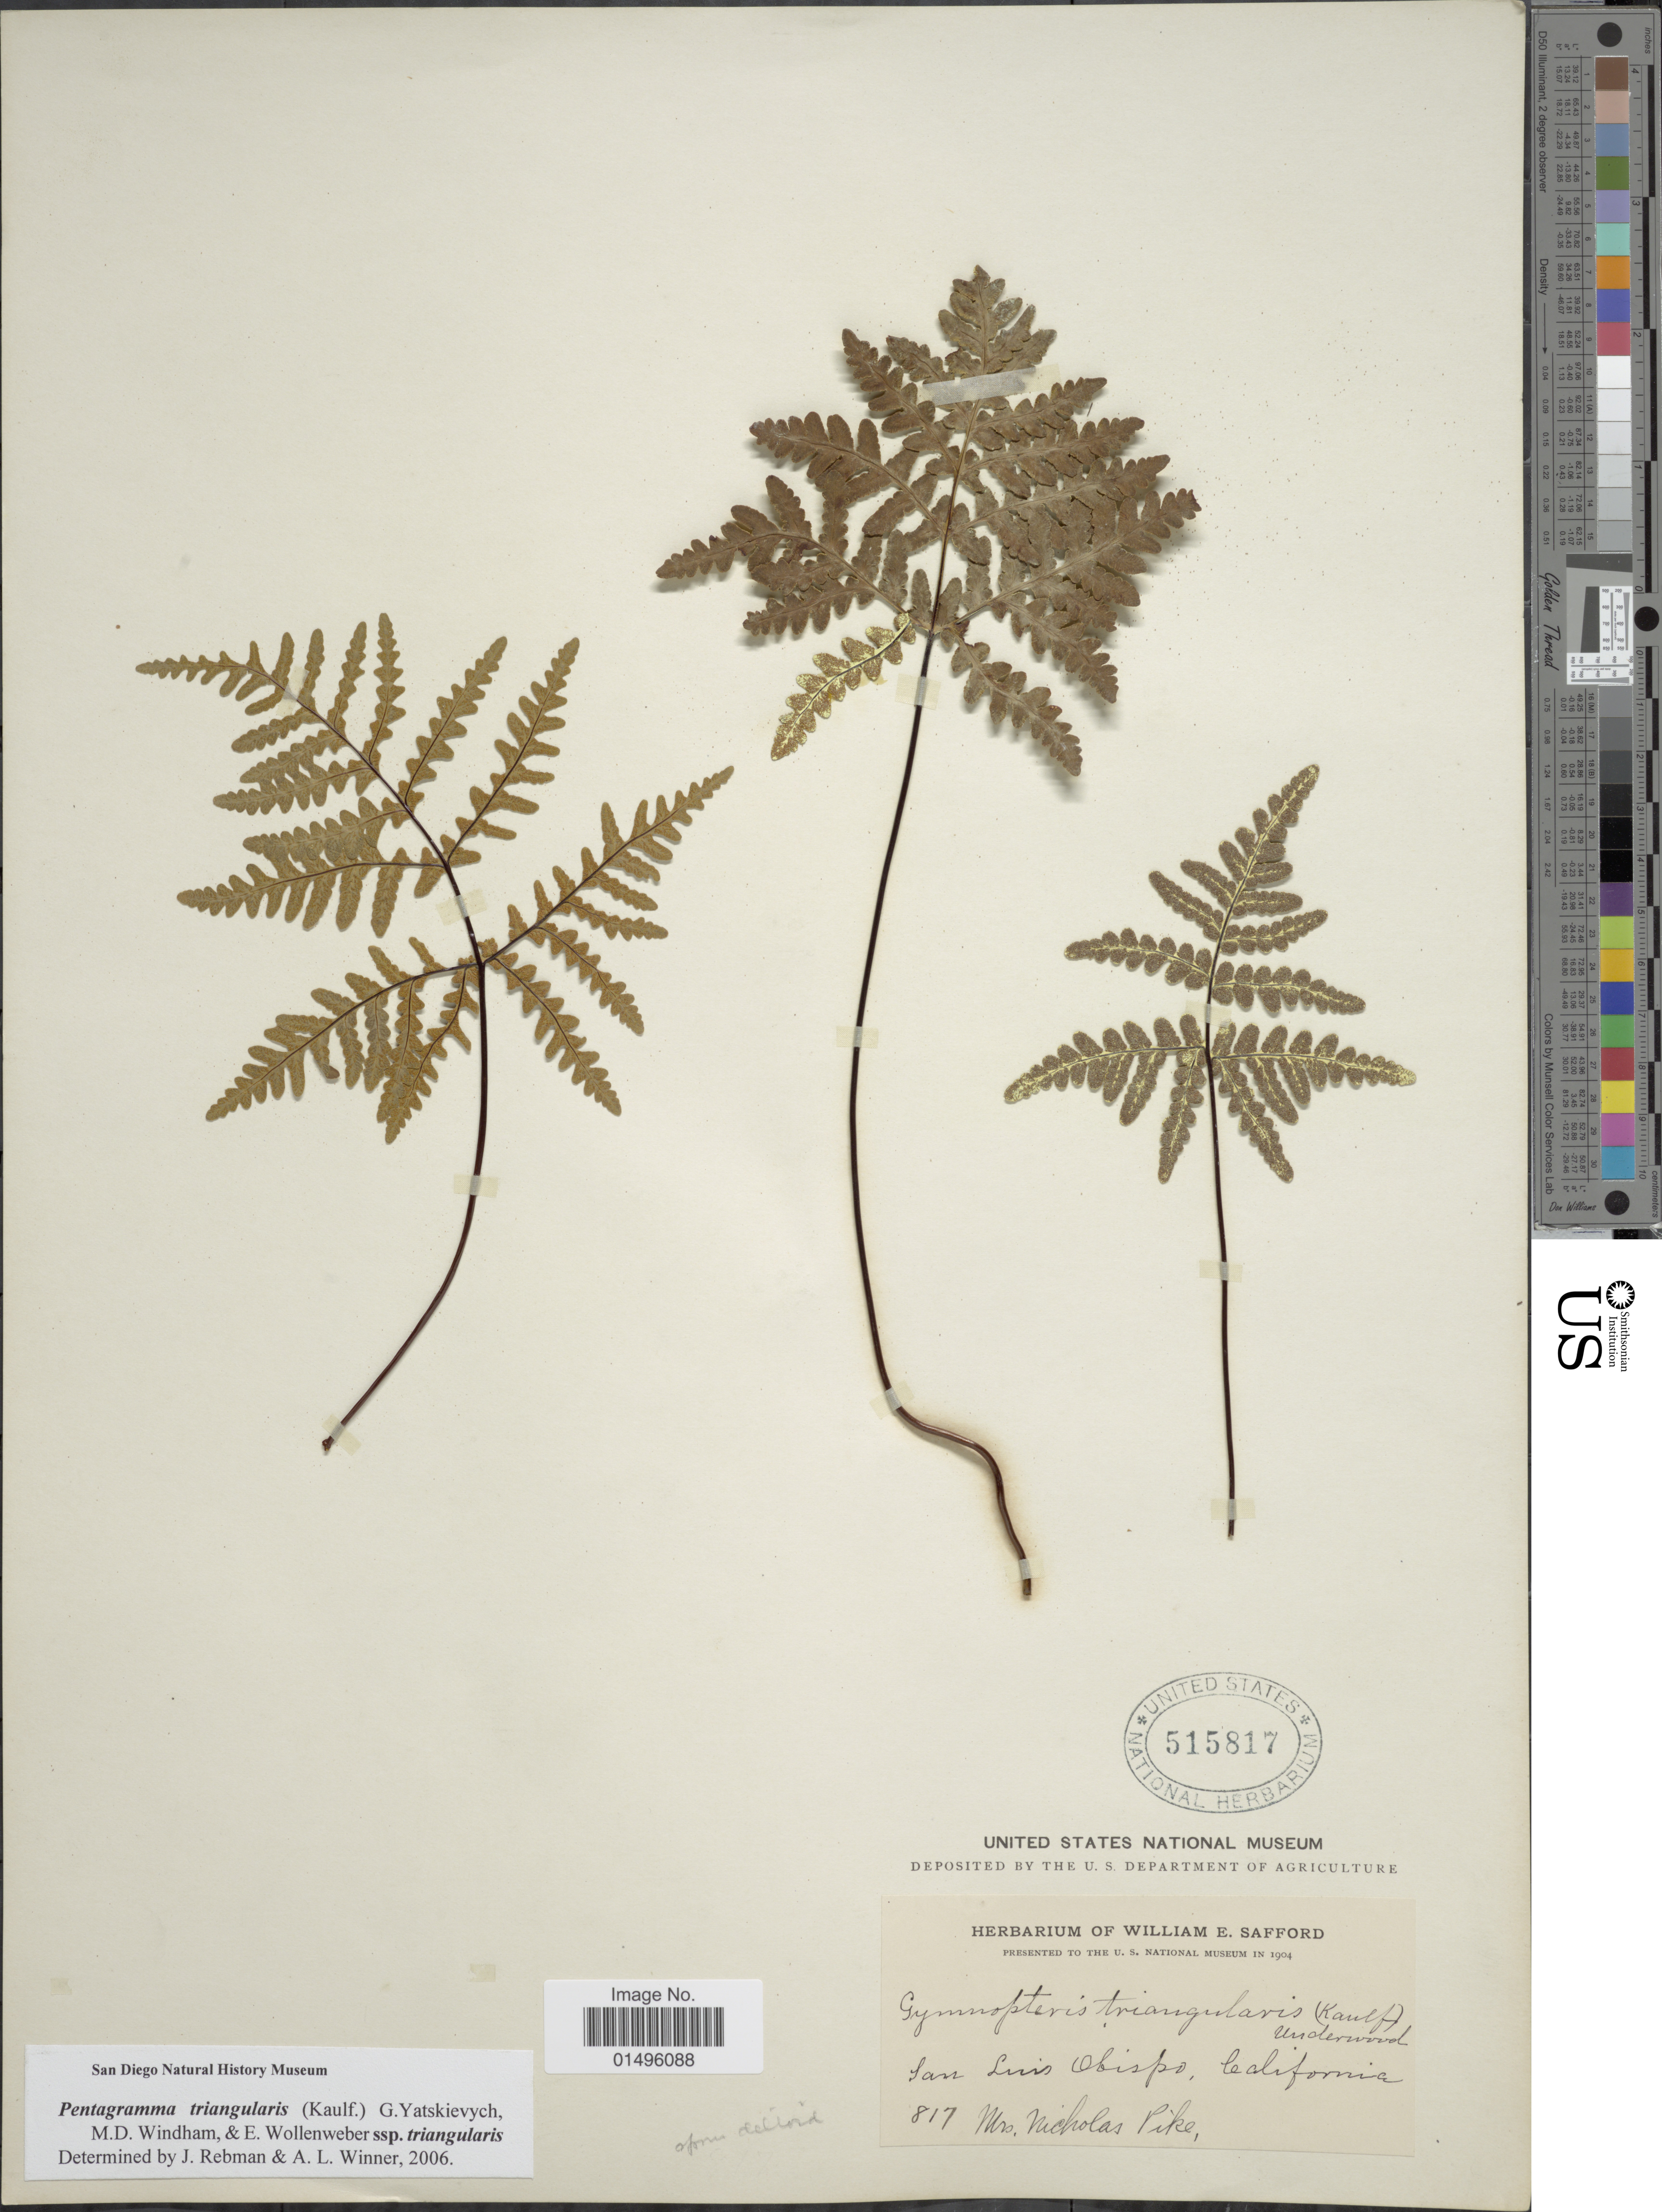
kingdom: Plantae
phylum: Tracheophyta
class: Polypodiopsida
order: Polypodiales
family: Pteridaceae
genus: Pentagramma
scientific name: Pentagramma triangularis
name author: (Kaulf.) Yatsk. et al.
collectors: N. Pike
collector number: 817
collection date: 1904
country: United States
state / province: California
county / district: San Luis Obispo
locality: California,San Luis Obispo.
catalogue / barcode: US 515817